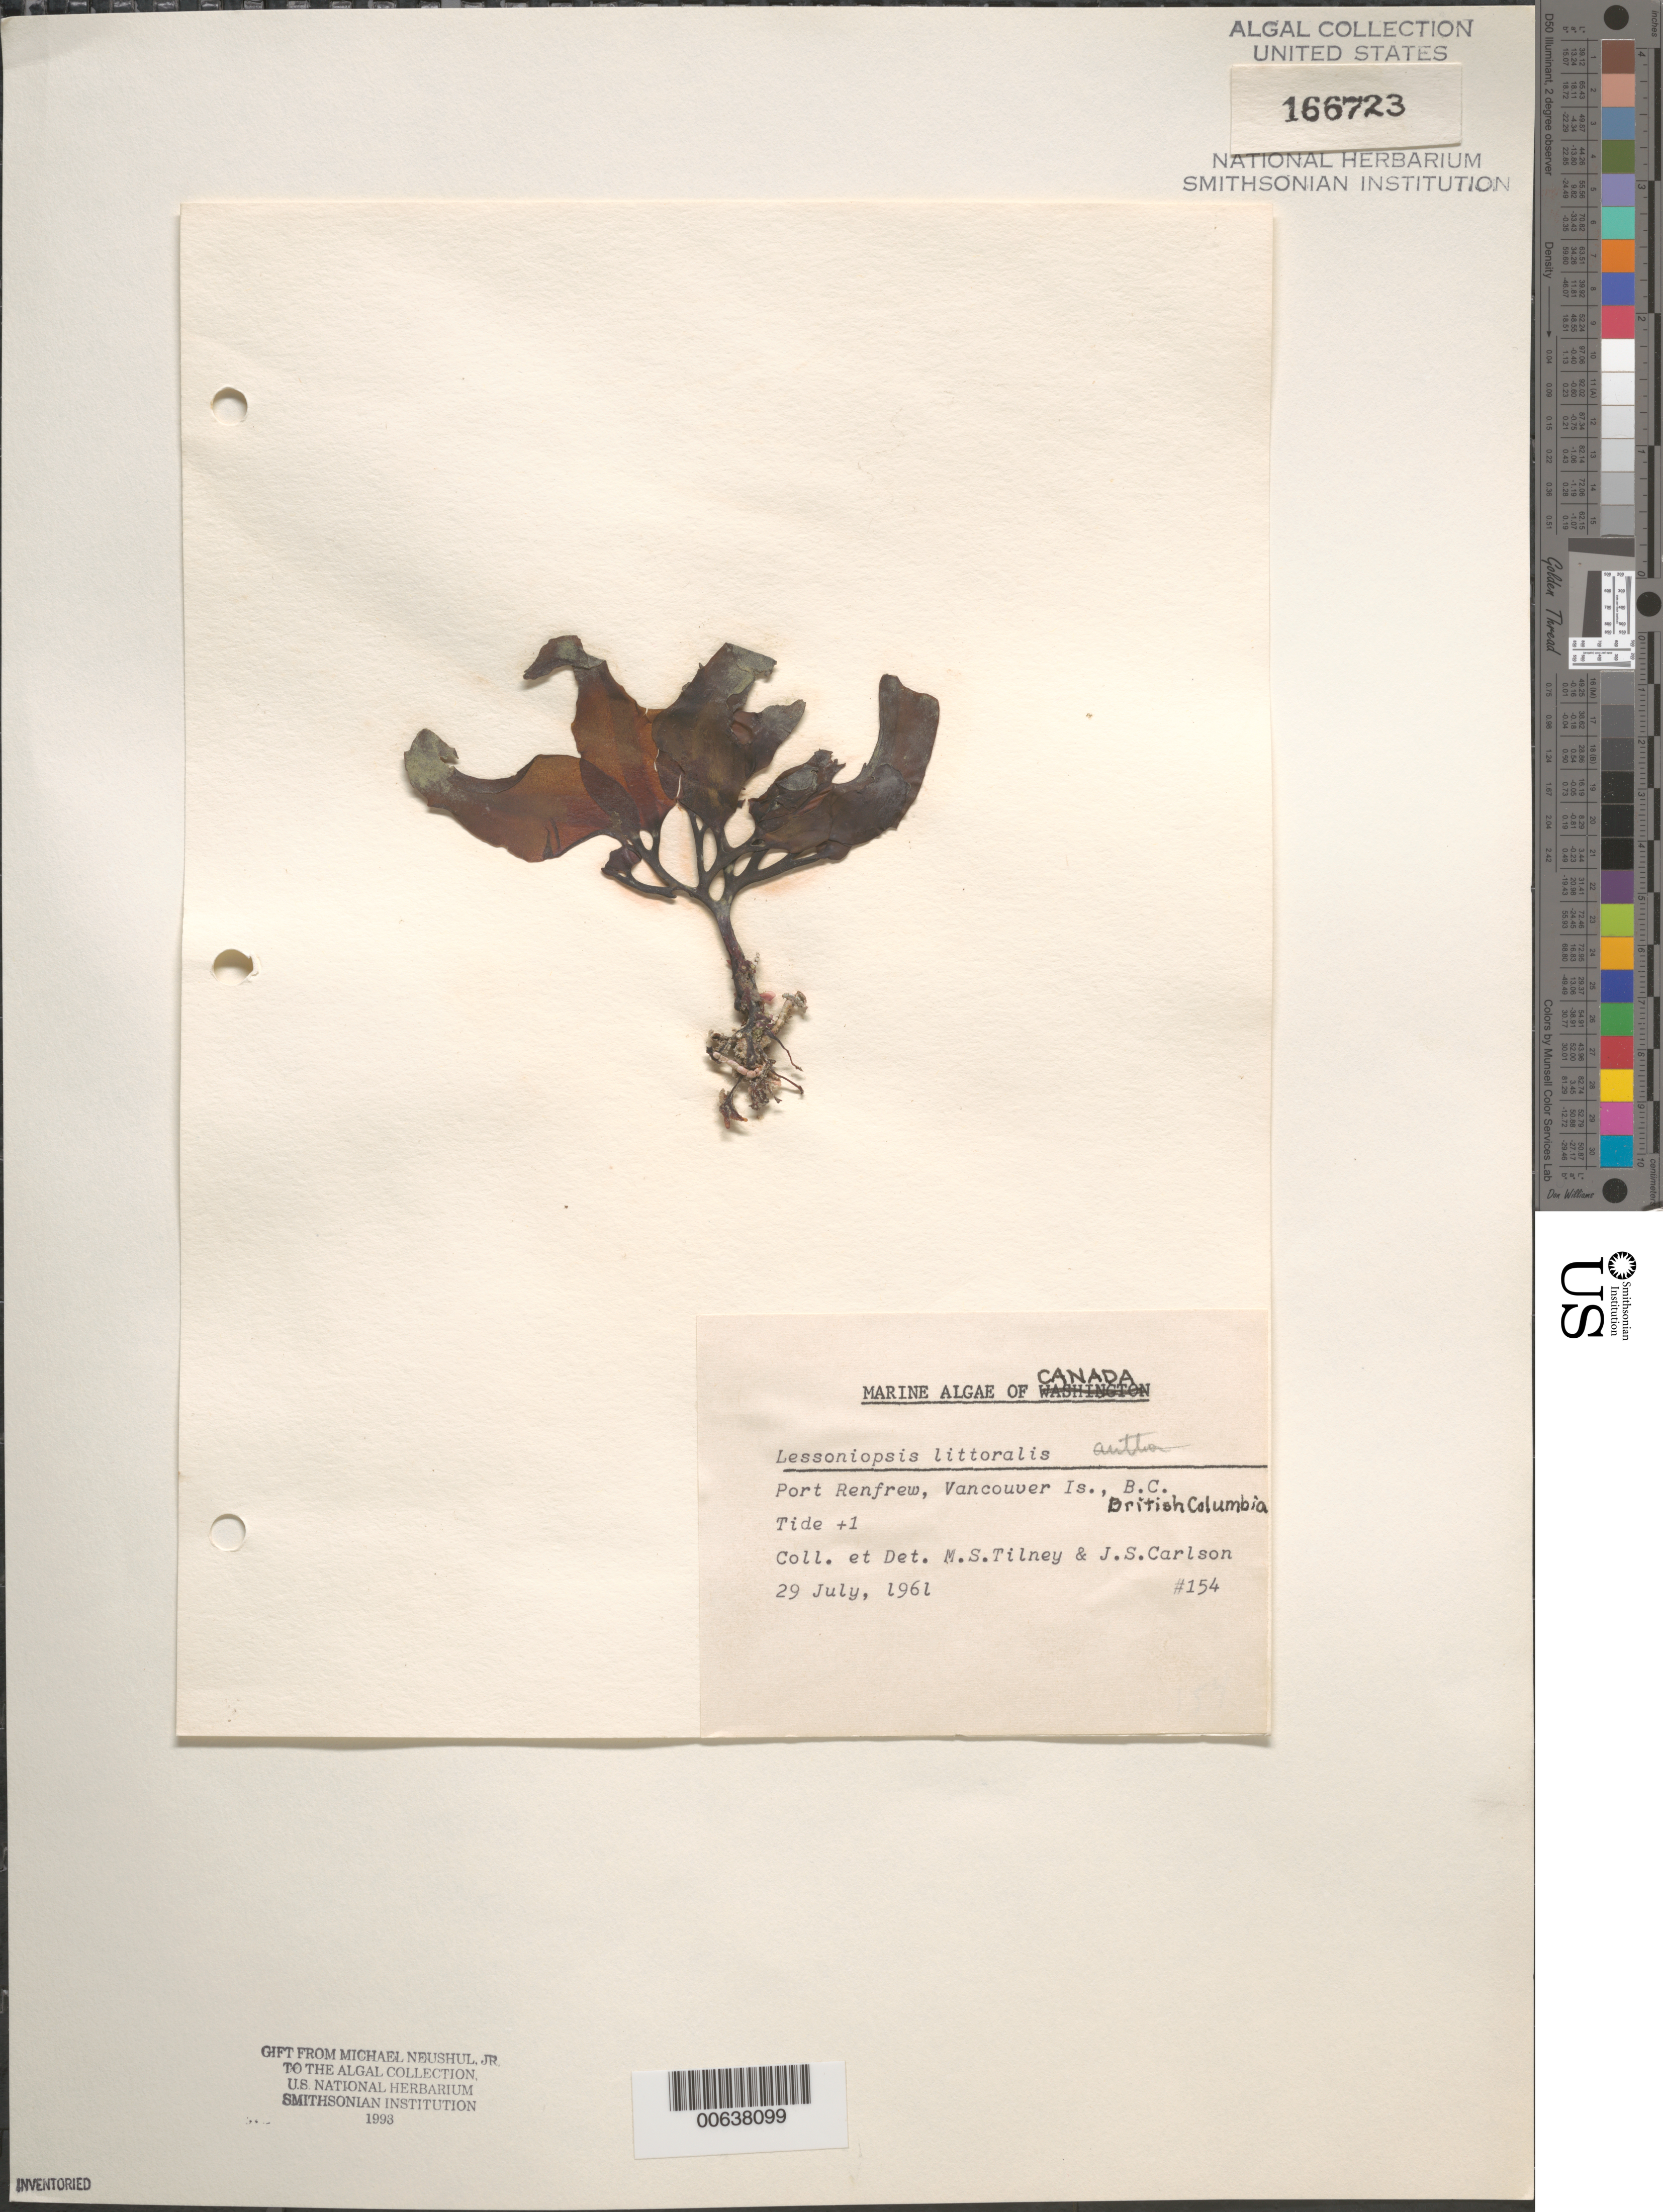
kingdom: Chromista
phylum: Ochrophyta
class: Phaeophyceae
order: Laminariales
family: Alariaceae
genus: Lessoniopsis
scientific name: Lessoniopsis littoralis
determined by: Tilney, M. S.; Carlson, J. S.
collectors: M. Tilney & J. Carlson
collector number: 154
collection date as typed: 29 Jul 1961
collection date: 1961-07-29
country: Canada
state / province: British Columbia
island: Vancouver Island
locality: Port Renfrew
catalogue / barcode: US 166723